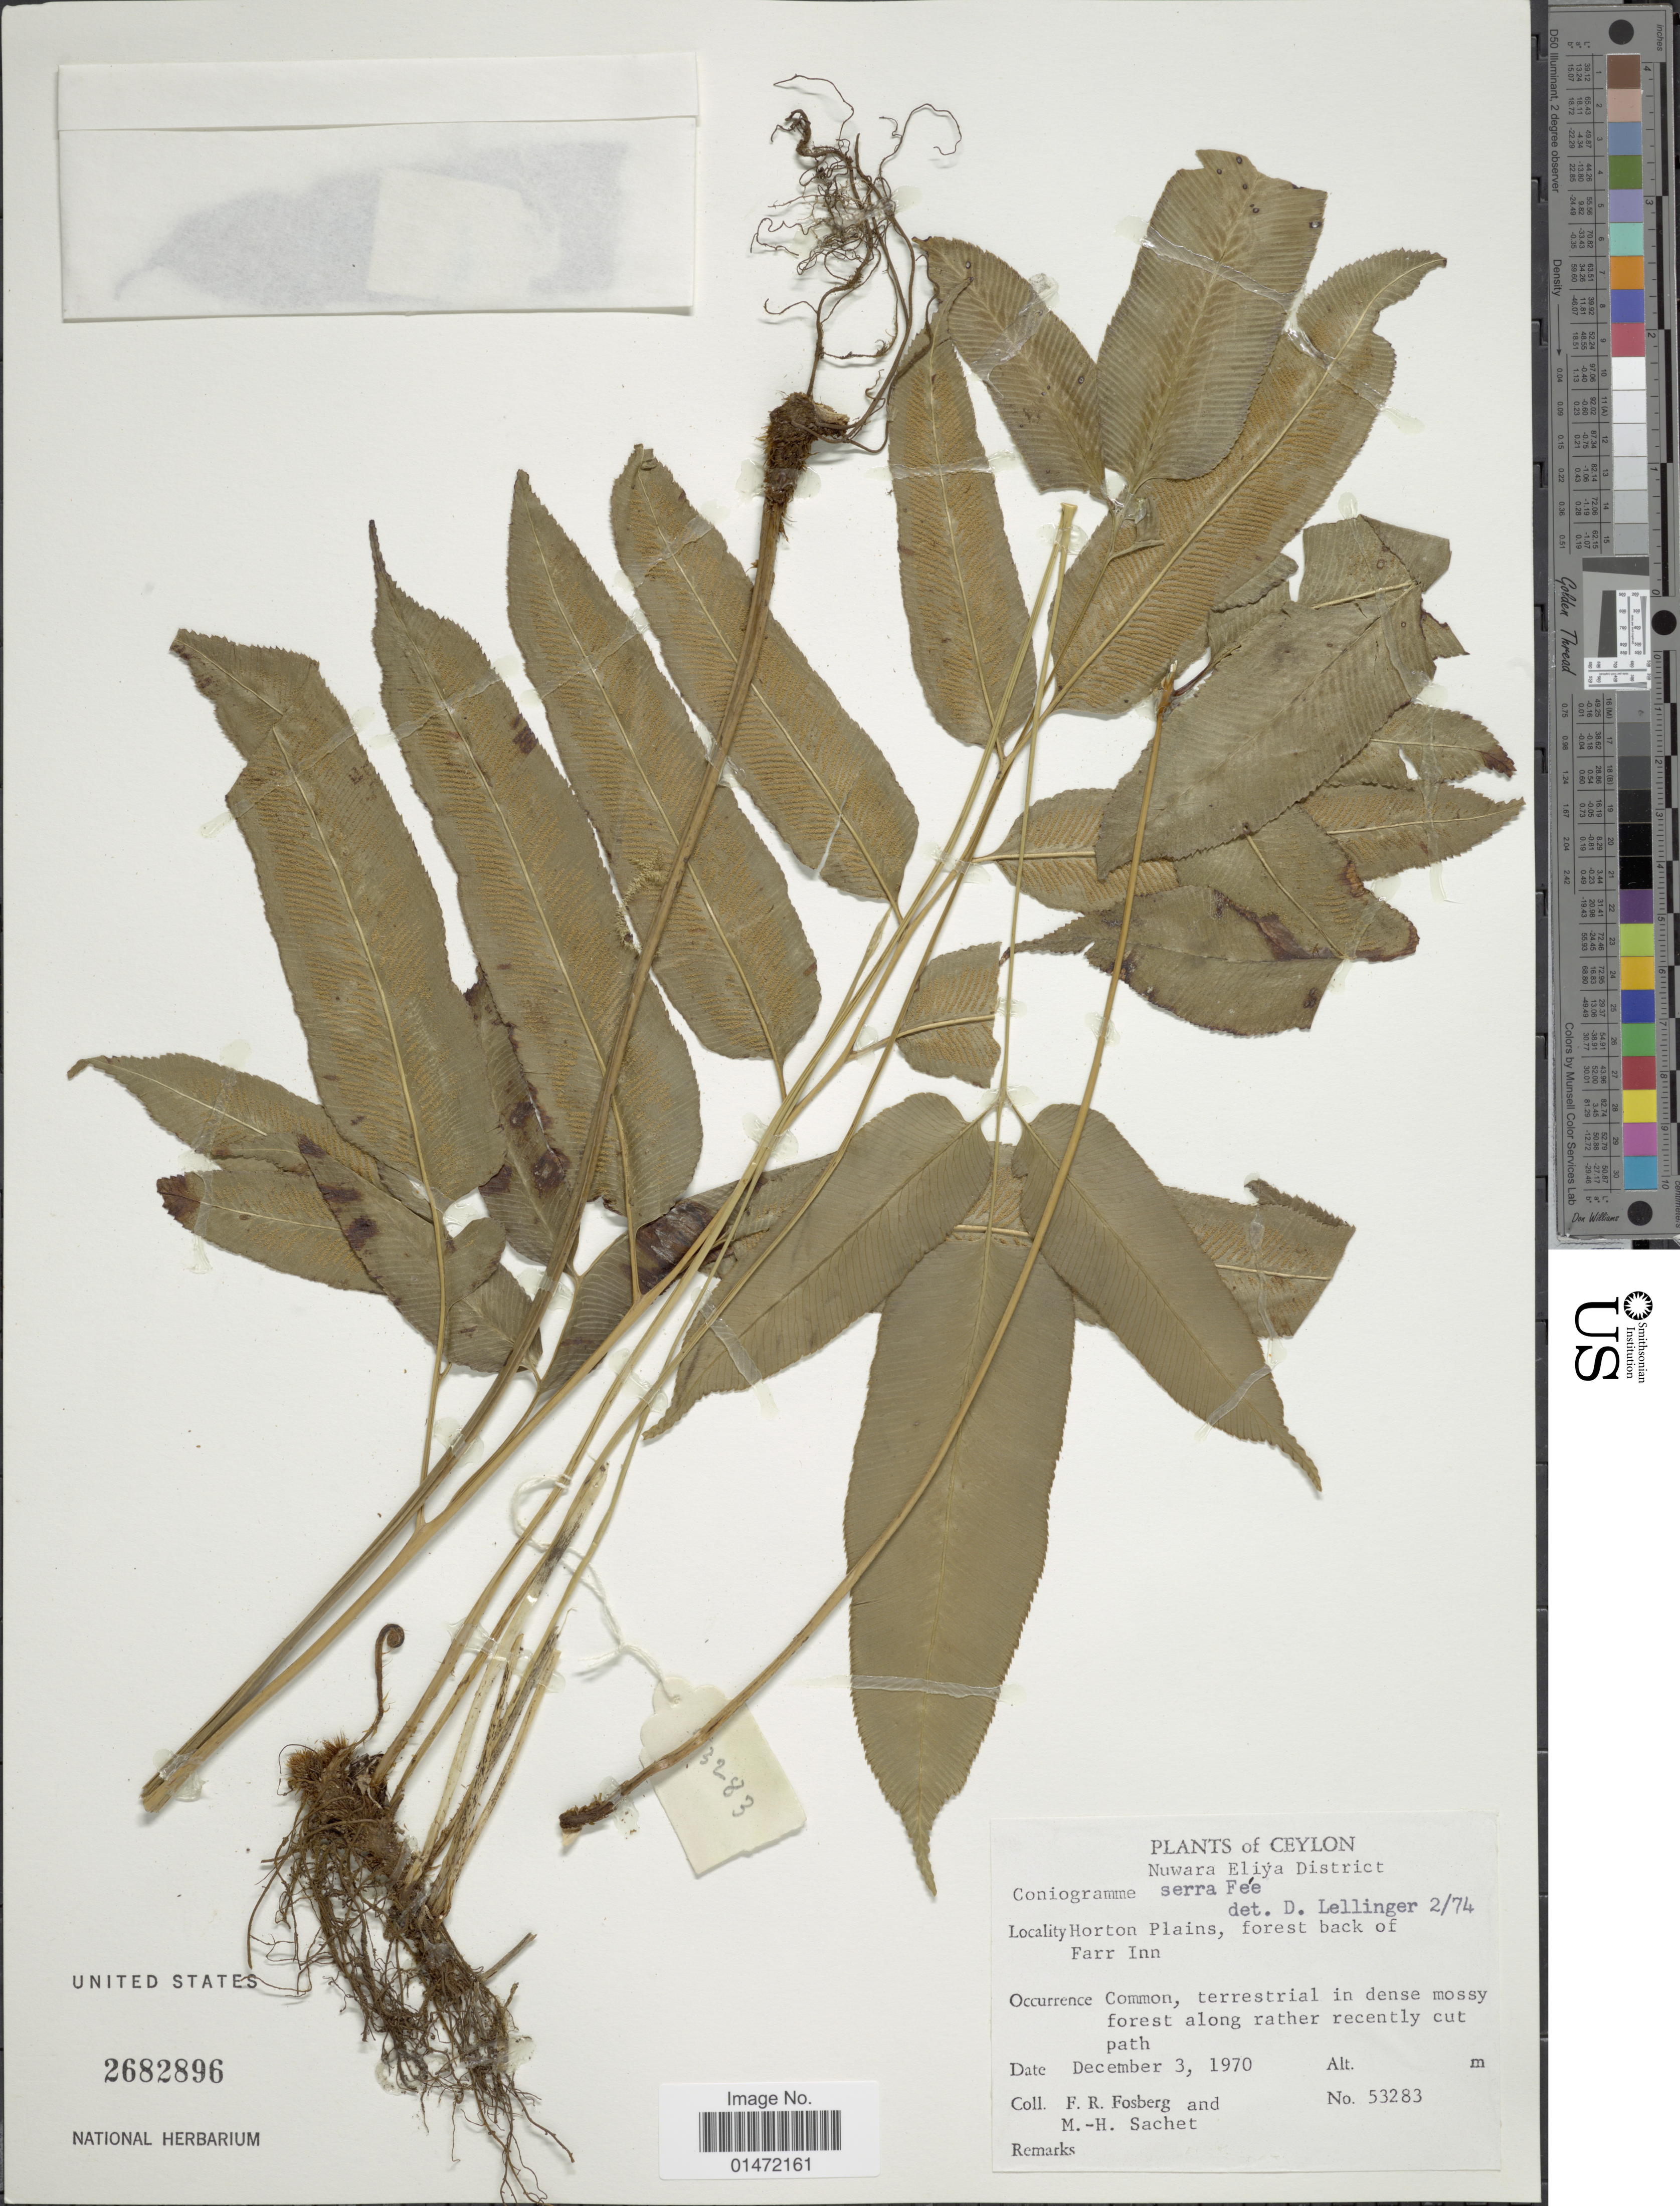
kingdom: Plantae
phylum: Tracheophyta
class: Polypodiopsida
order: Polypodiales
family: Pteridaceae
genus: Coniogramme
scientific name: Coniogramme serra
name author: Fée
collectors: F. R. Fosberg & M.-H. Sachet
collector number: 53283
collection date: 1970-12-03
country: Sri Lanka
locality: Ceylon. Nuwara Eliya District. Horton Plains, forest back of Farr Inn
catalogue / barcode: US 2682896